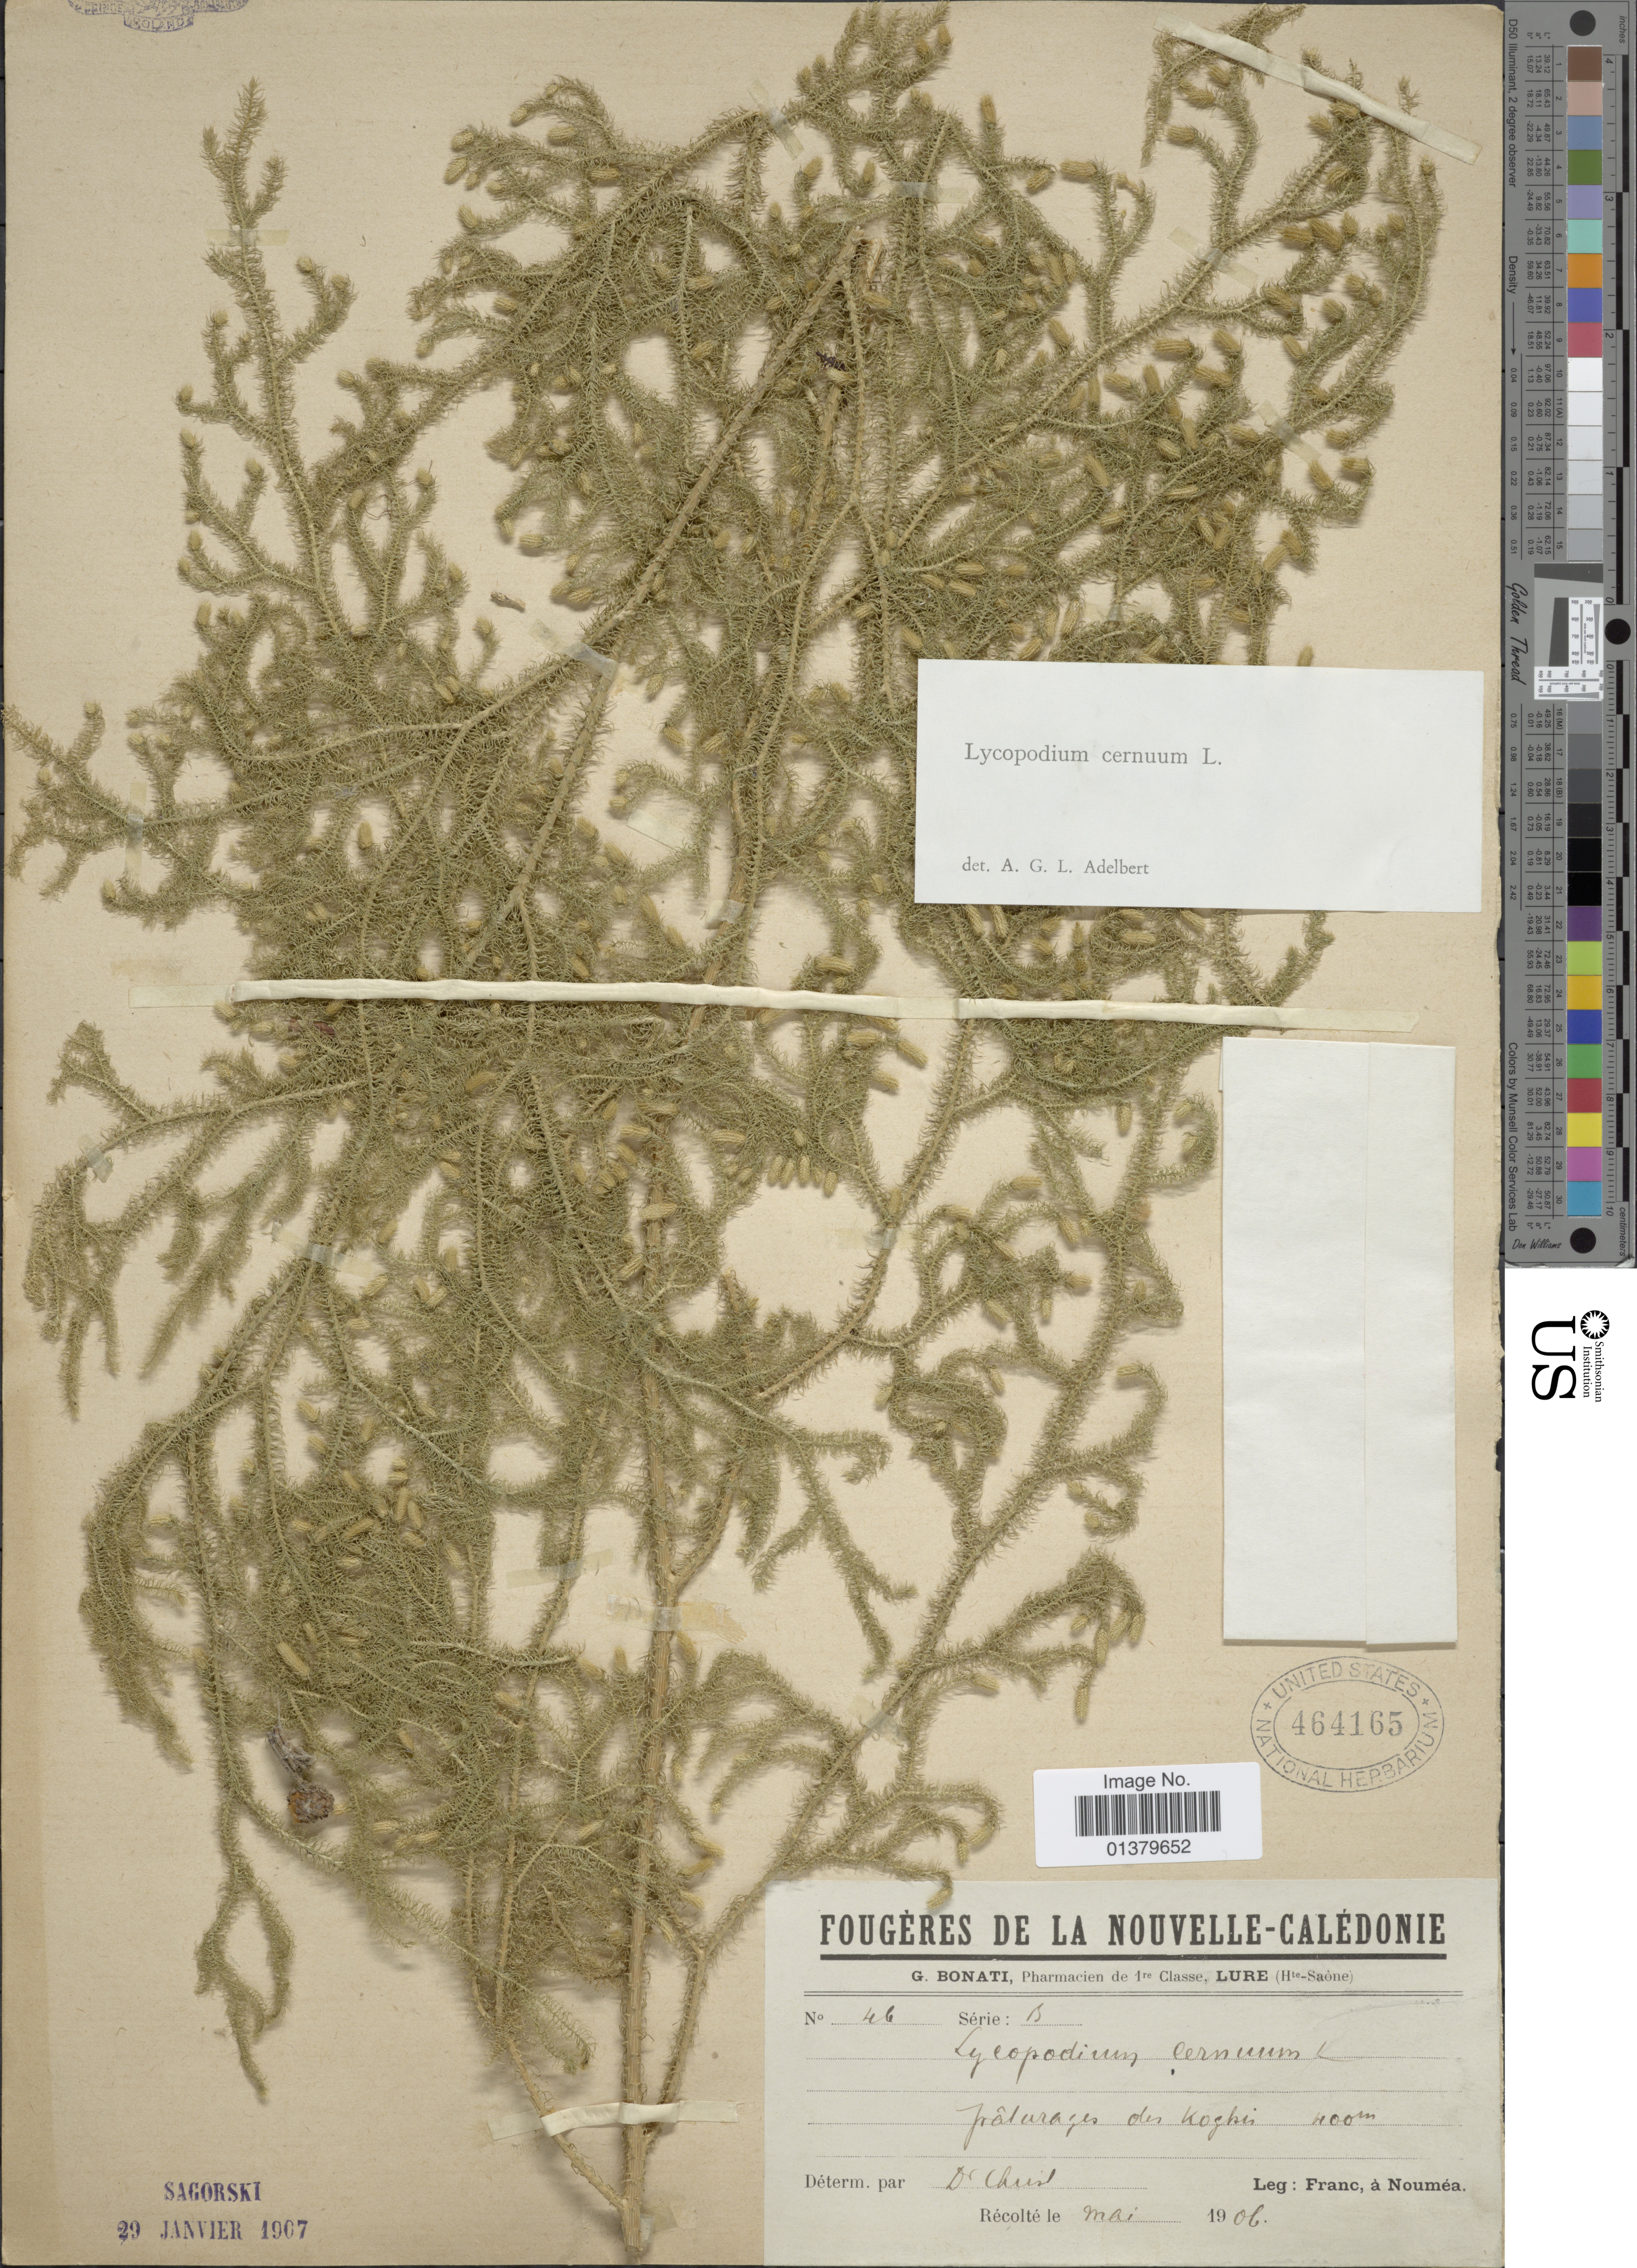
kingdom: Plantae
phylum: Tracheophyta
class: Lycopodiopsida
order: Lycopodiales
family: Lycopodiaceae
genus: Palhinhaea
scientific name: Palhinhaea cernua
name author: (L.) Vasc. & Franco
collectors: Franc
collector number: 46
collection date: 1906-05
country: New Caledonia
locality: Pâturages des Koghi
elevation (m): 400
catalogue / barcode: US 464165